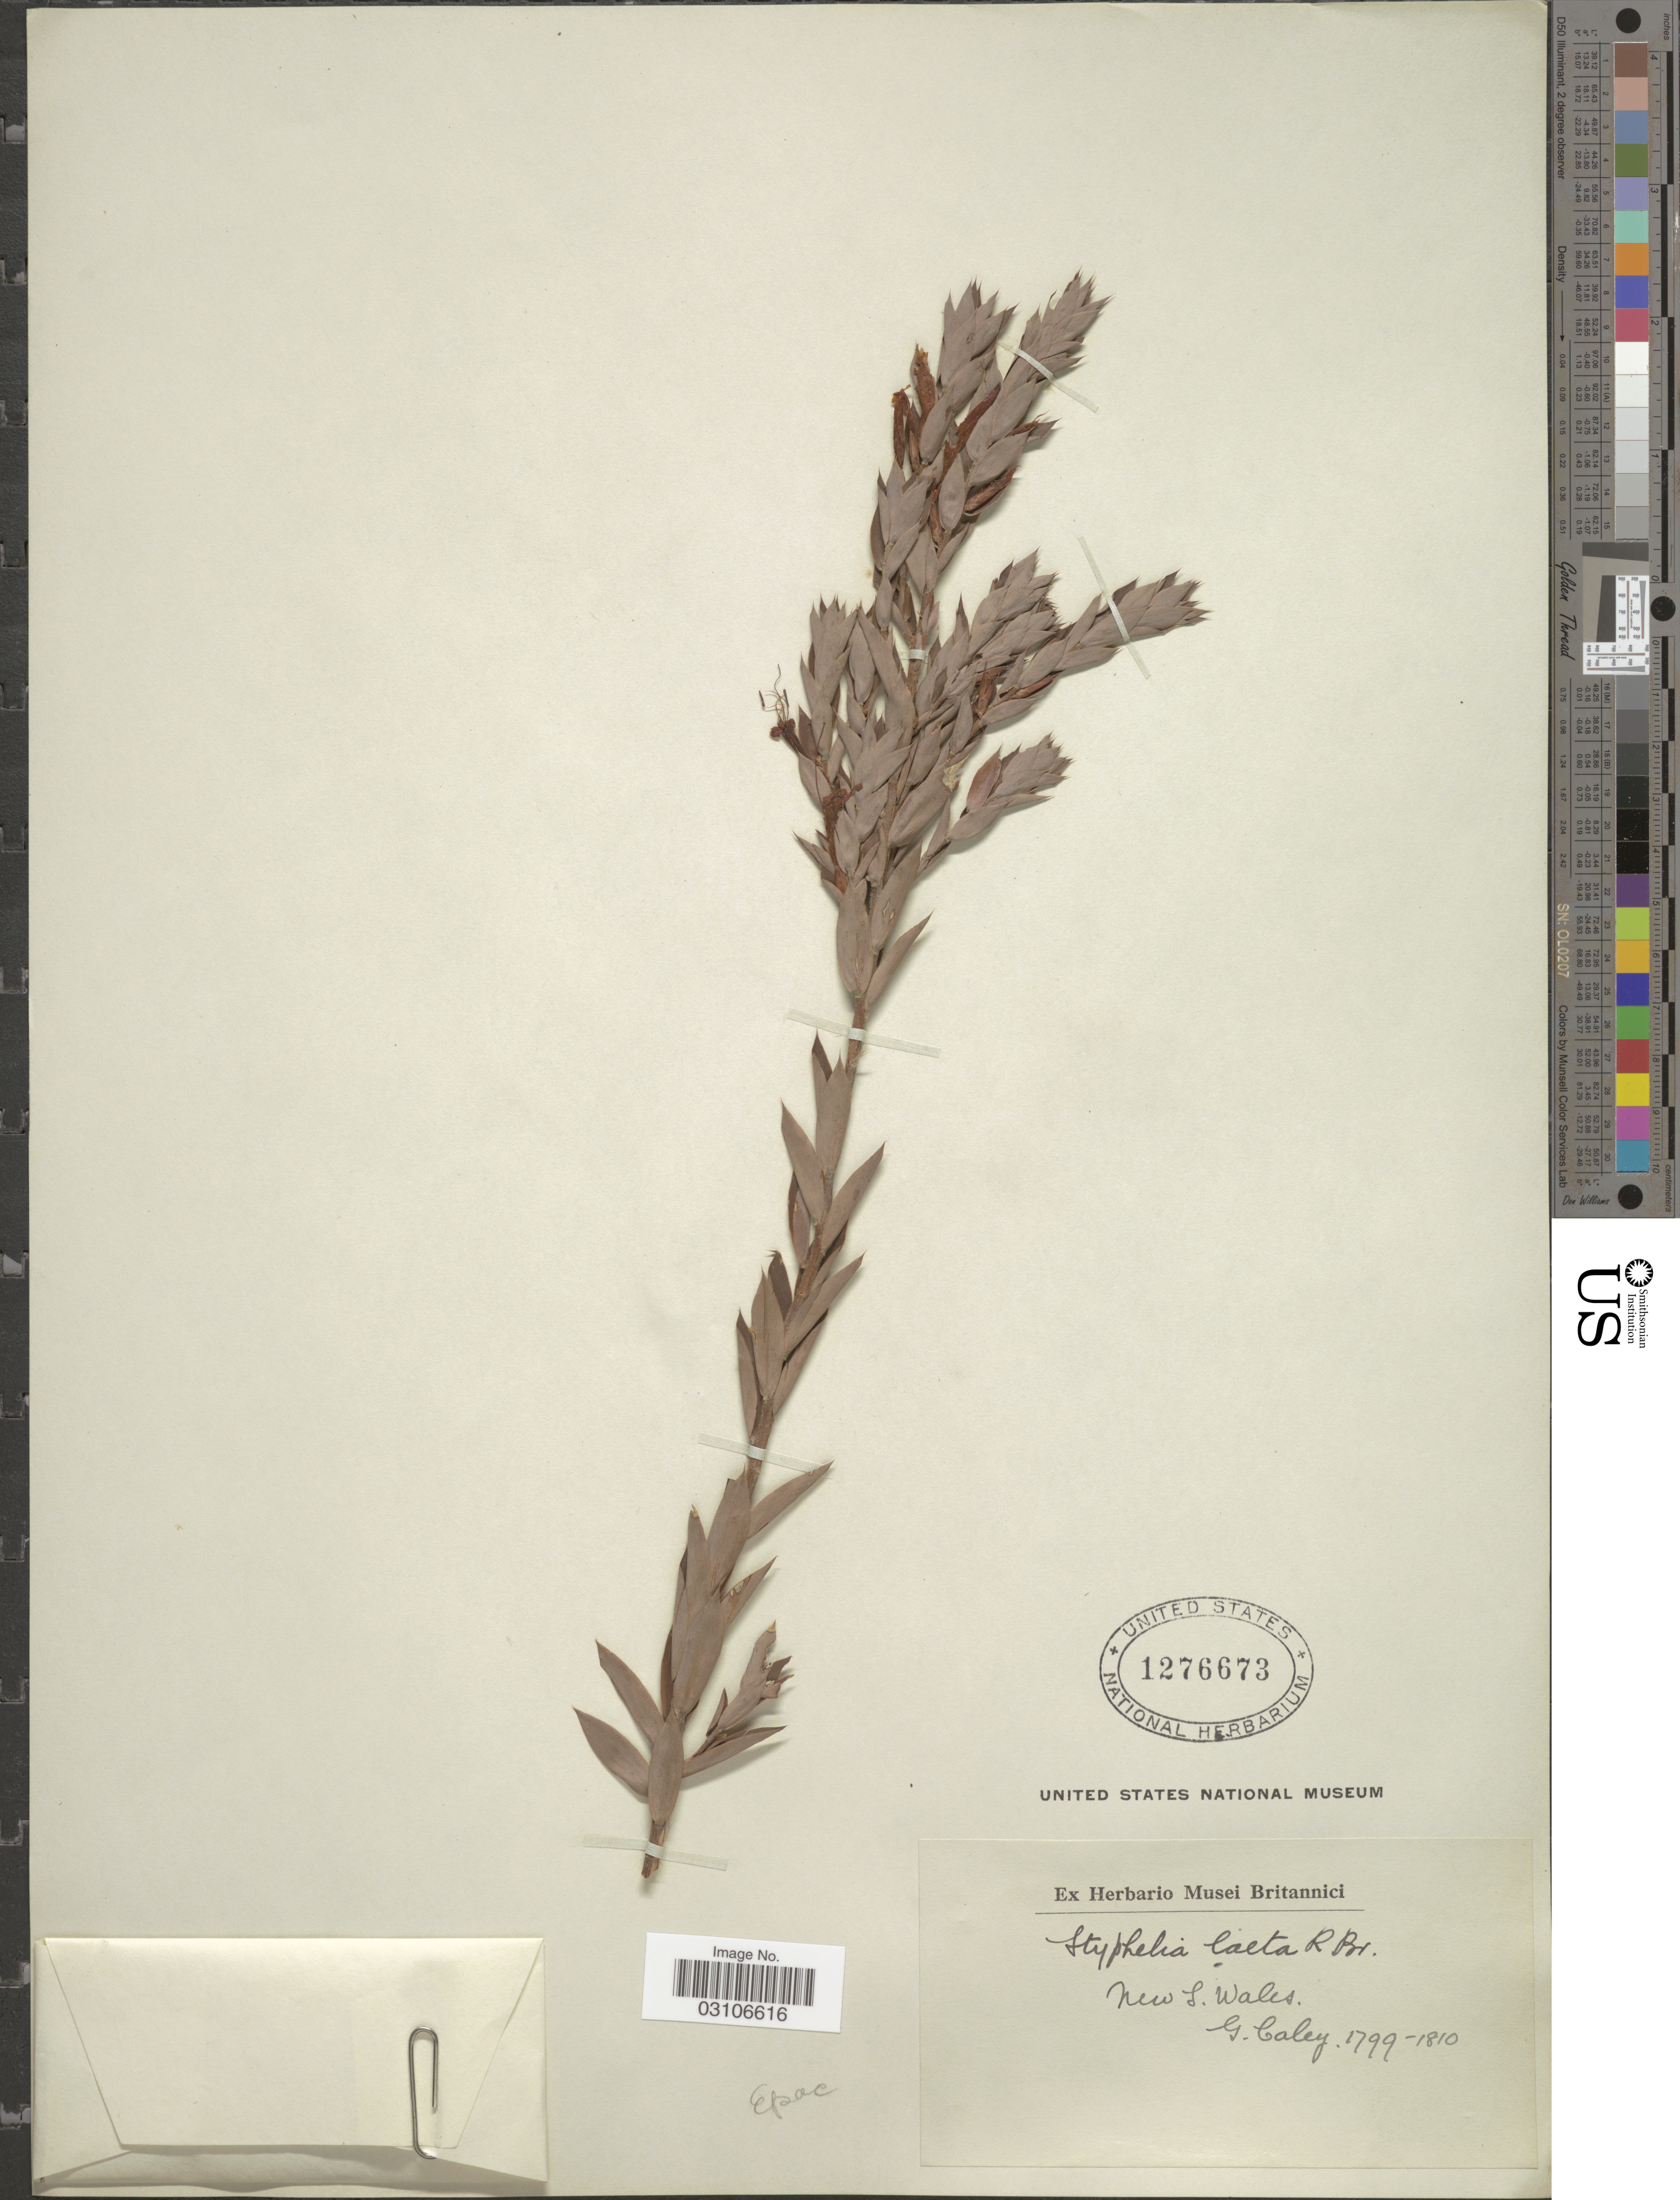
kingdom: Plantae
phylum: Tracheophyta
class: Magnoliopsida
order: Ericales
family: Ericaceae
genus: Styphelia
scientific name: Styphelia laeta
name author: R. Br.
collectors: G. Caley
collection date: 1799/1810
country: Australia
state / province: New South Wales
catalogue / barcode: US 1276673